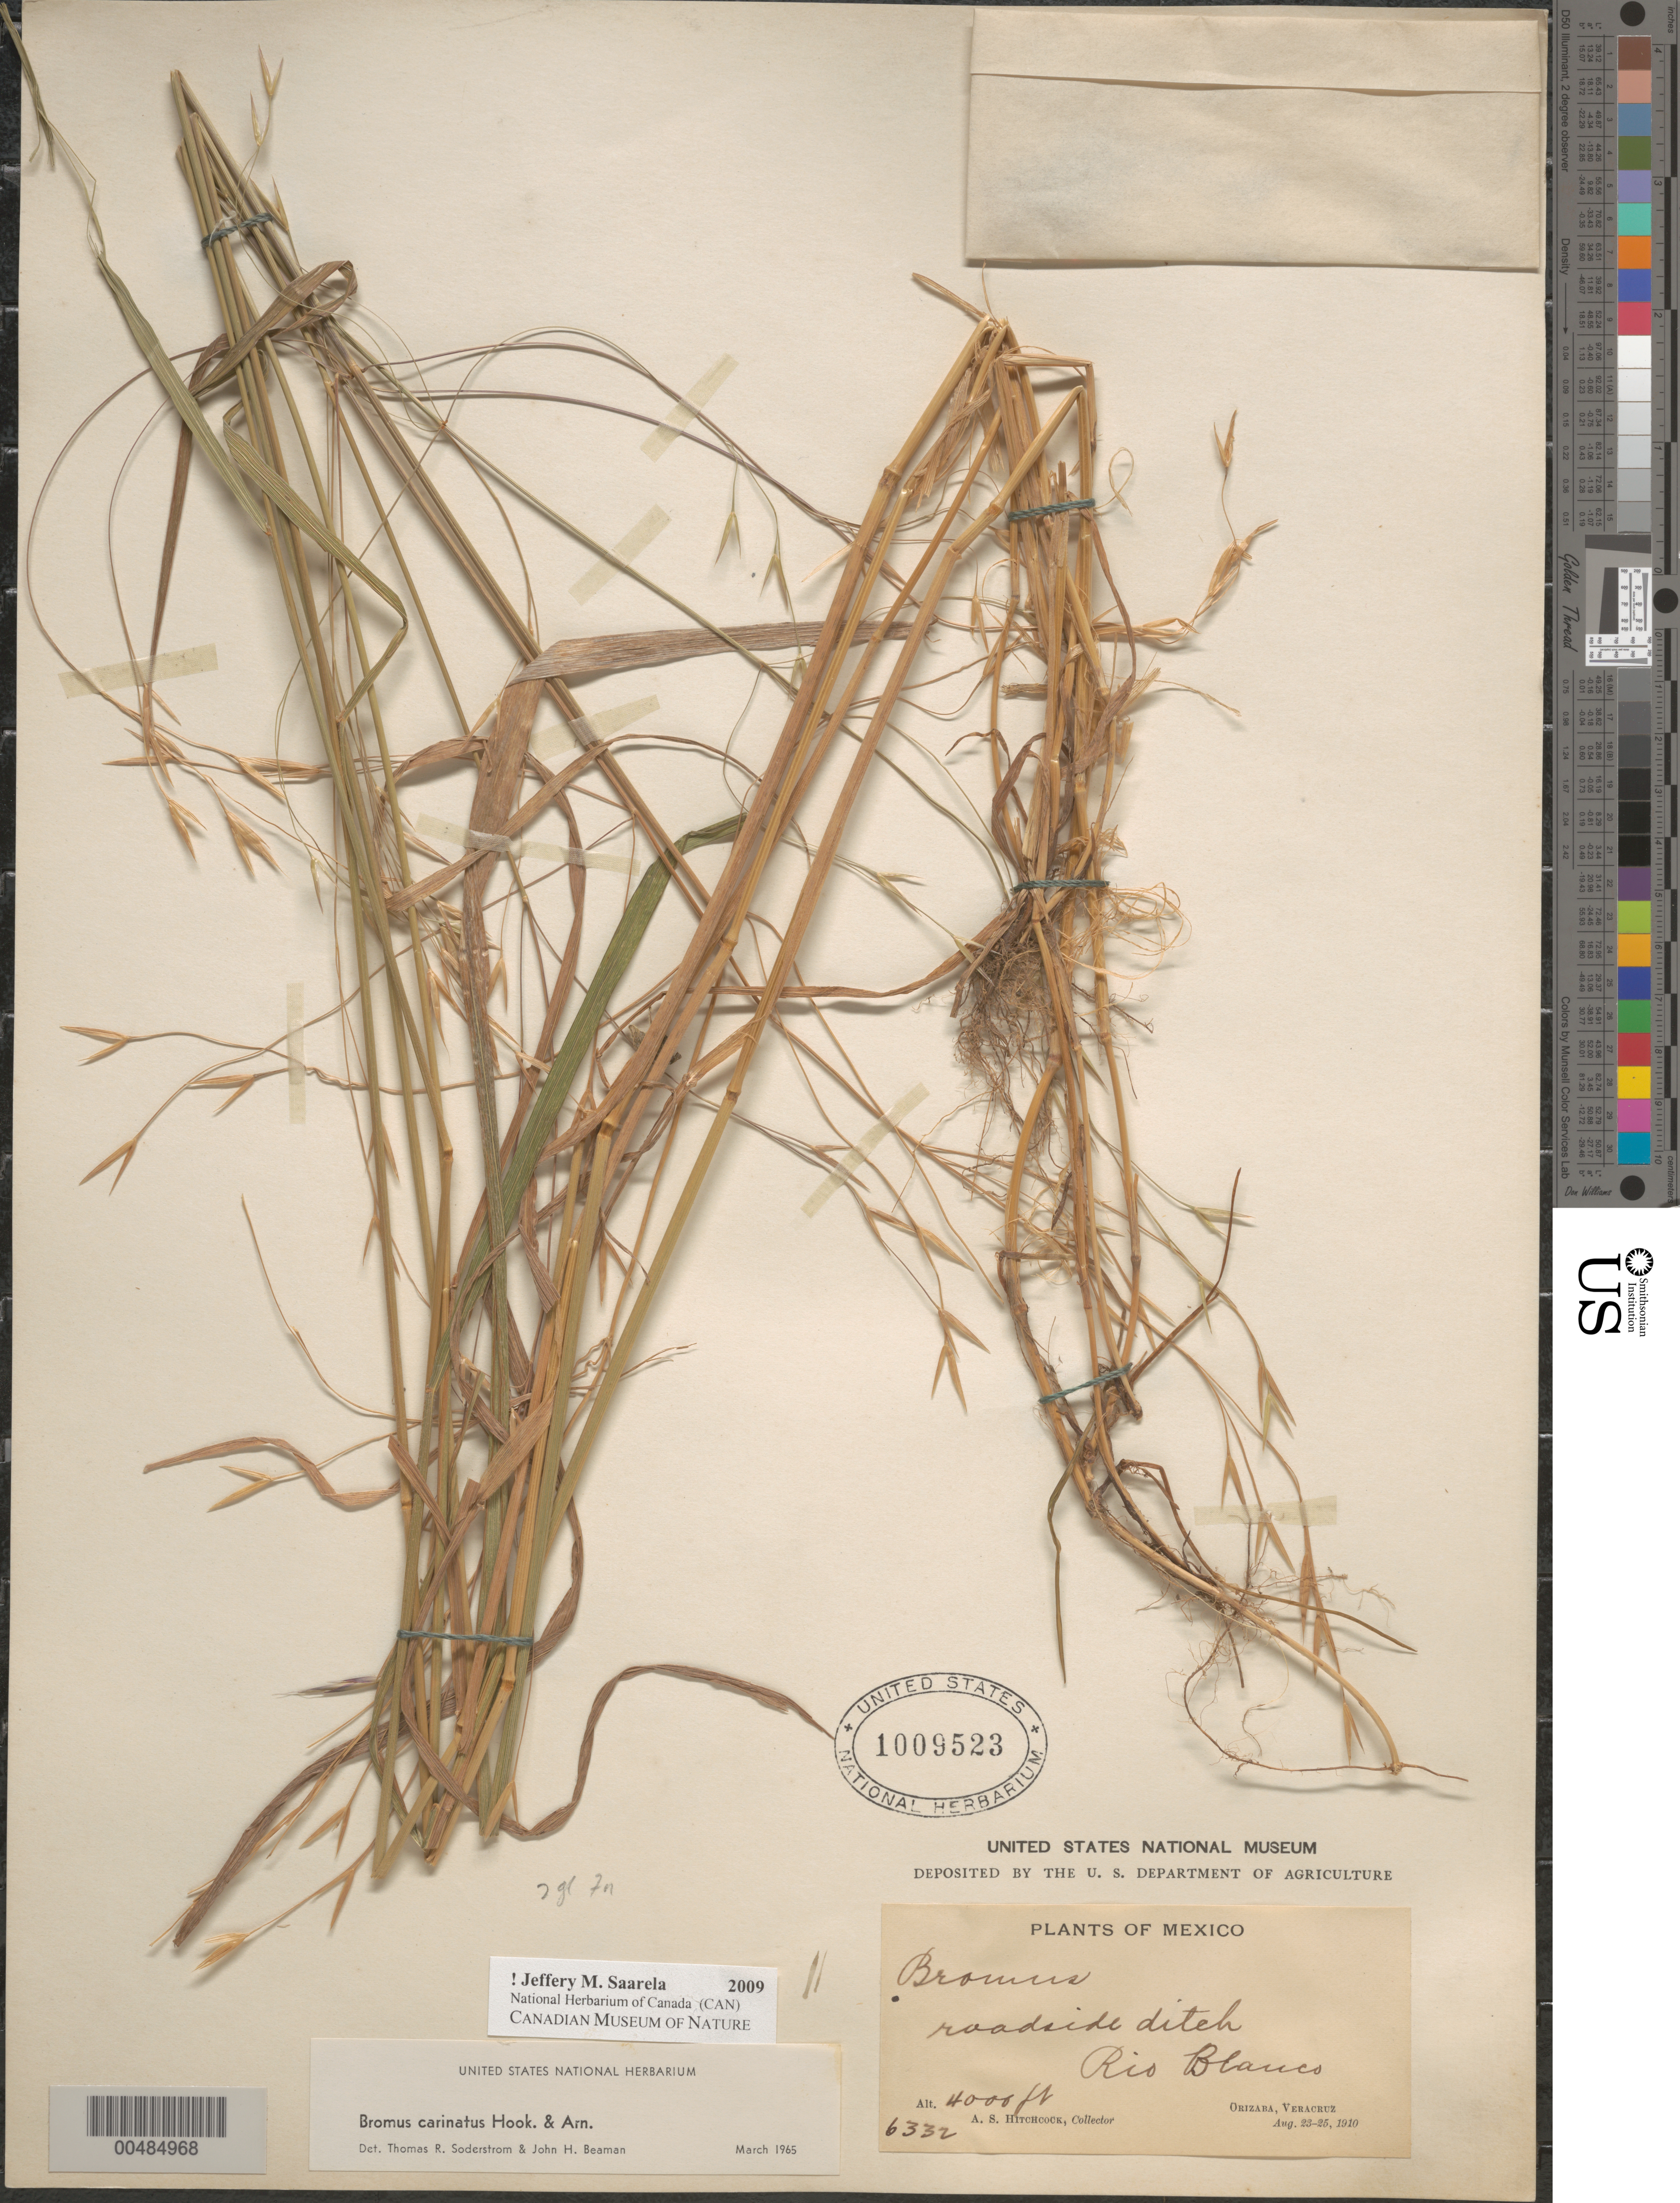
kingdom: Plantae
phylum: Tracheophyta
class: Liliopsida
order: Poales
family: Poaceae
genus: Bromus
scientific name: Bromus carinatus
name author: Hook. & Arn.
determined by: Soderstrom, T. R.; Beaman, J. H.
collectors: A. S. Hitchcock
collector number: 6332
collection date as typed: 23 Aug 1910 to 25 Aug 1910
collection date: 1910-08-23/1910-08-25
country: Mexico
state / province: Veracruz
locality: Orizaba, Rio Blanco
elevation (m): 1219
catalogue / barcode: US 1009523